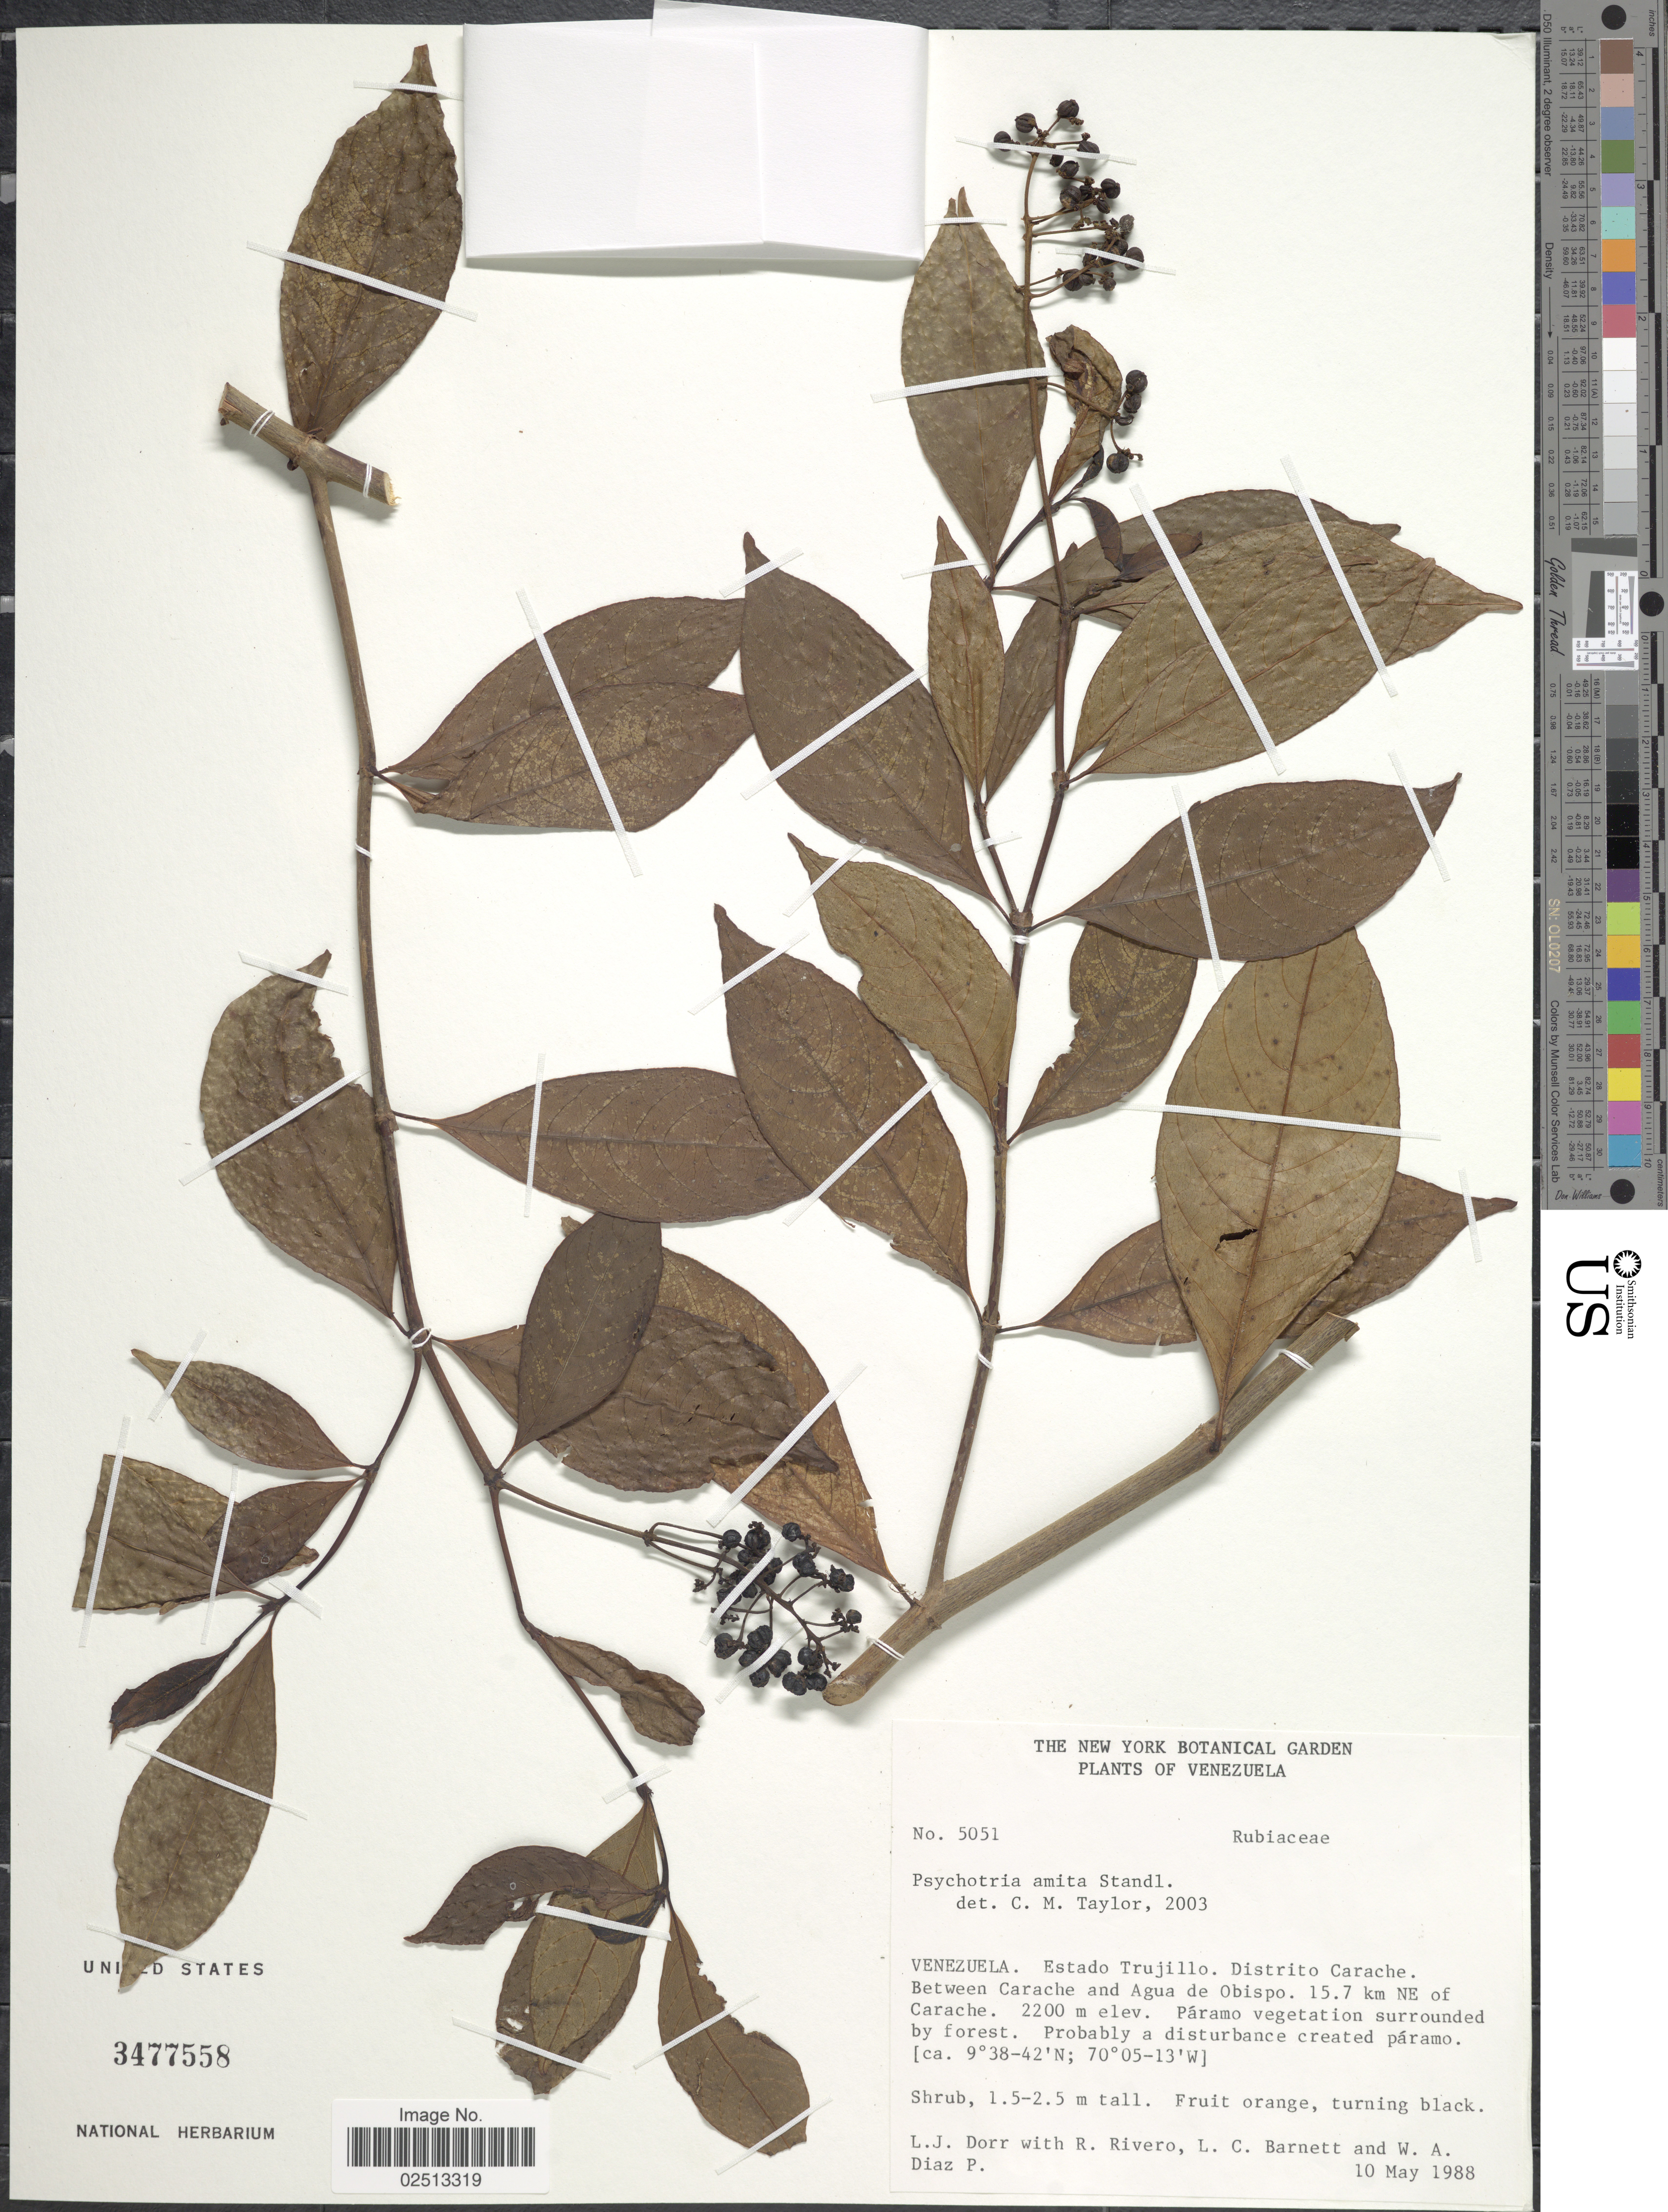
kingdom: Plantae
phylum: Tracheophyta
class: Magnoliopsida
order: Gentianales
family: Rubiaceae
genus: Psychotria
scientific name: Psychotria amita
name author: Standl.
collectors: L. J. Dorr, R. Rivero, L. C. Barnett & W. Díaz P.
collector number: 5051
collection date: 1988-05-10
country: Venezuela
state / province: Trujillo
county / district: Carache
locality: Between Carache and Agua de Obispo. 15.7 km NE of Carache.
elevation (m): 2200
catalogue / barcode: US 3477558